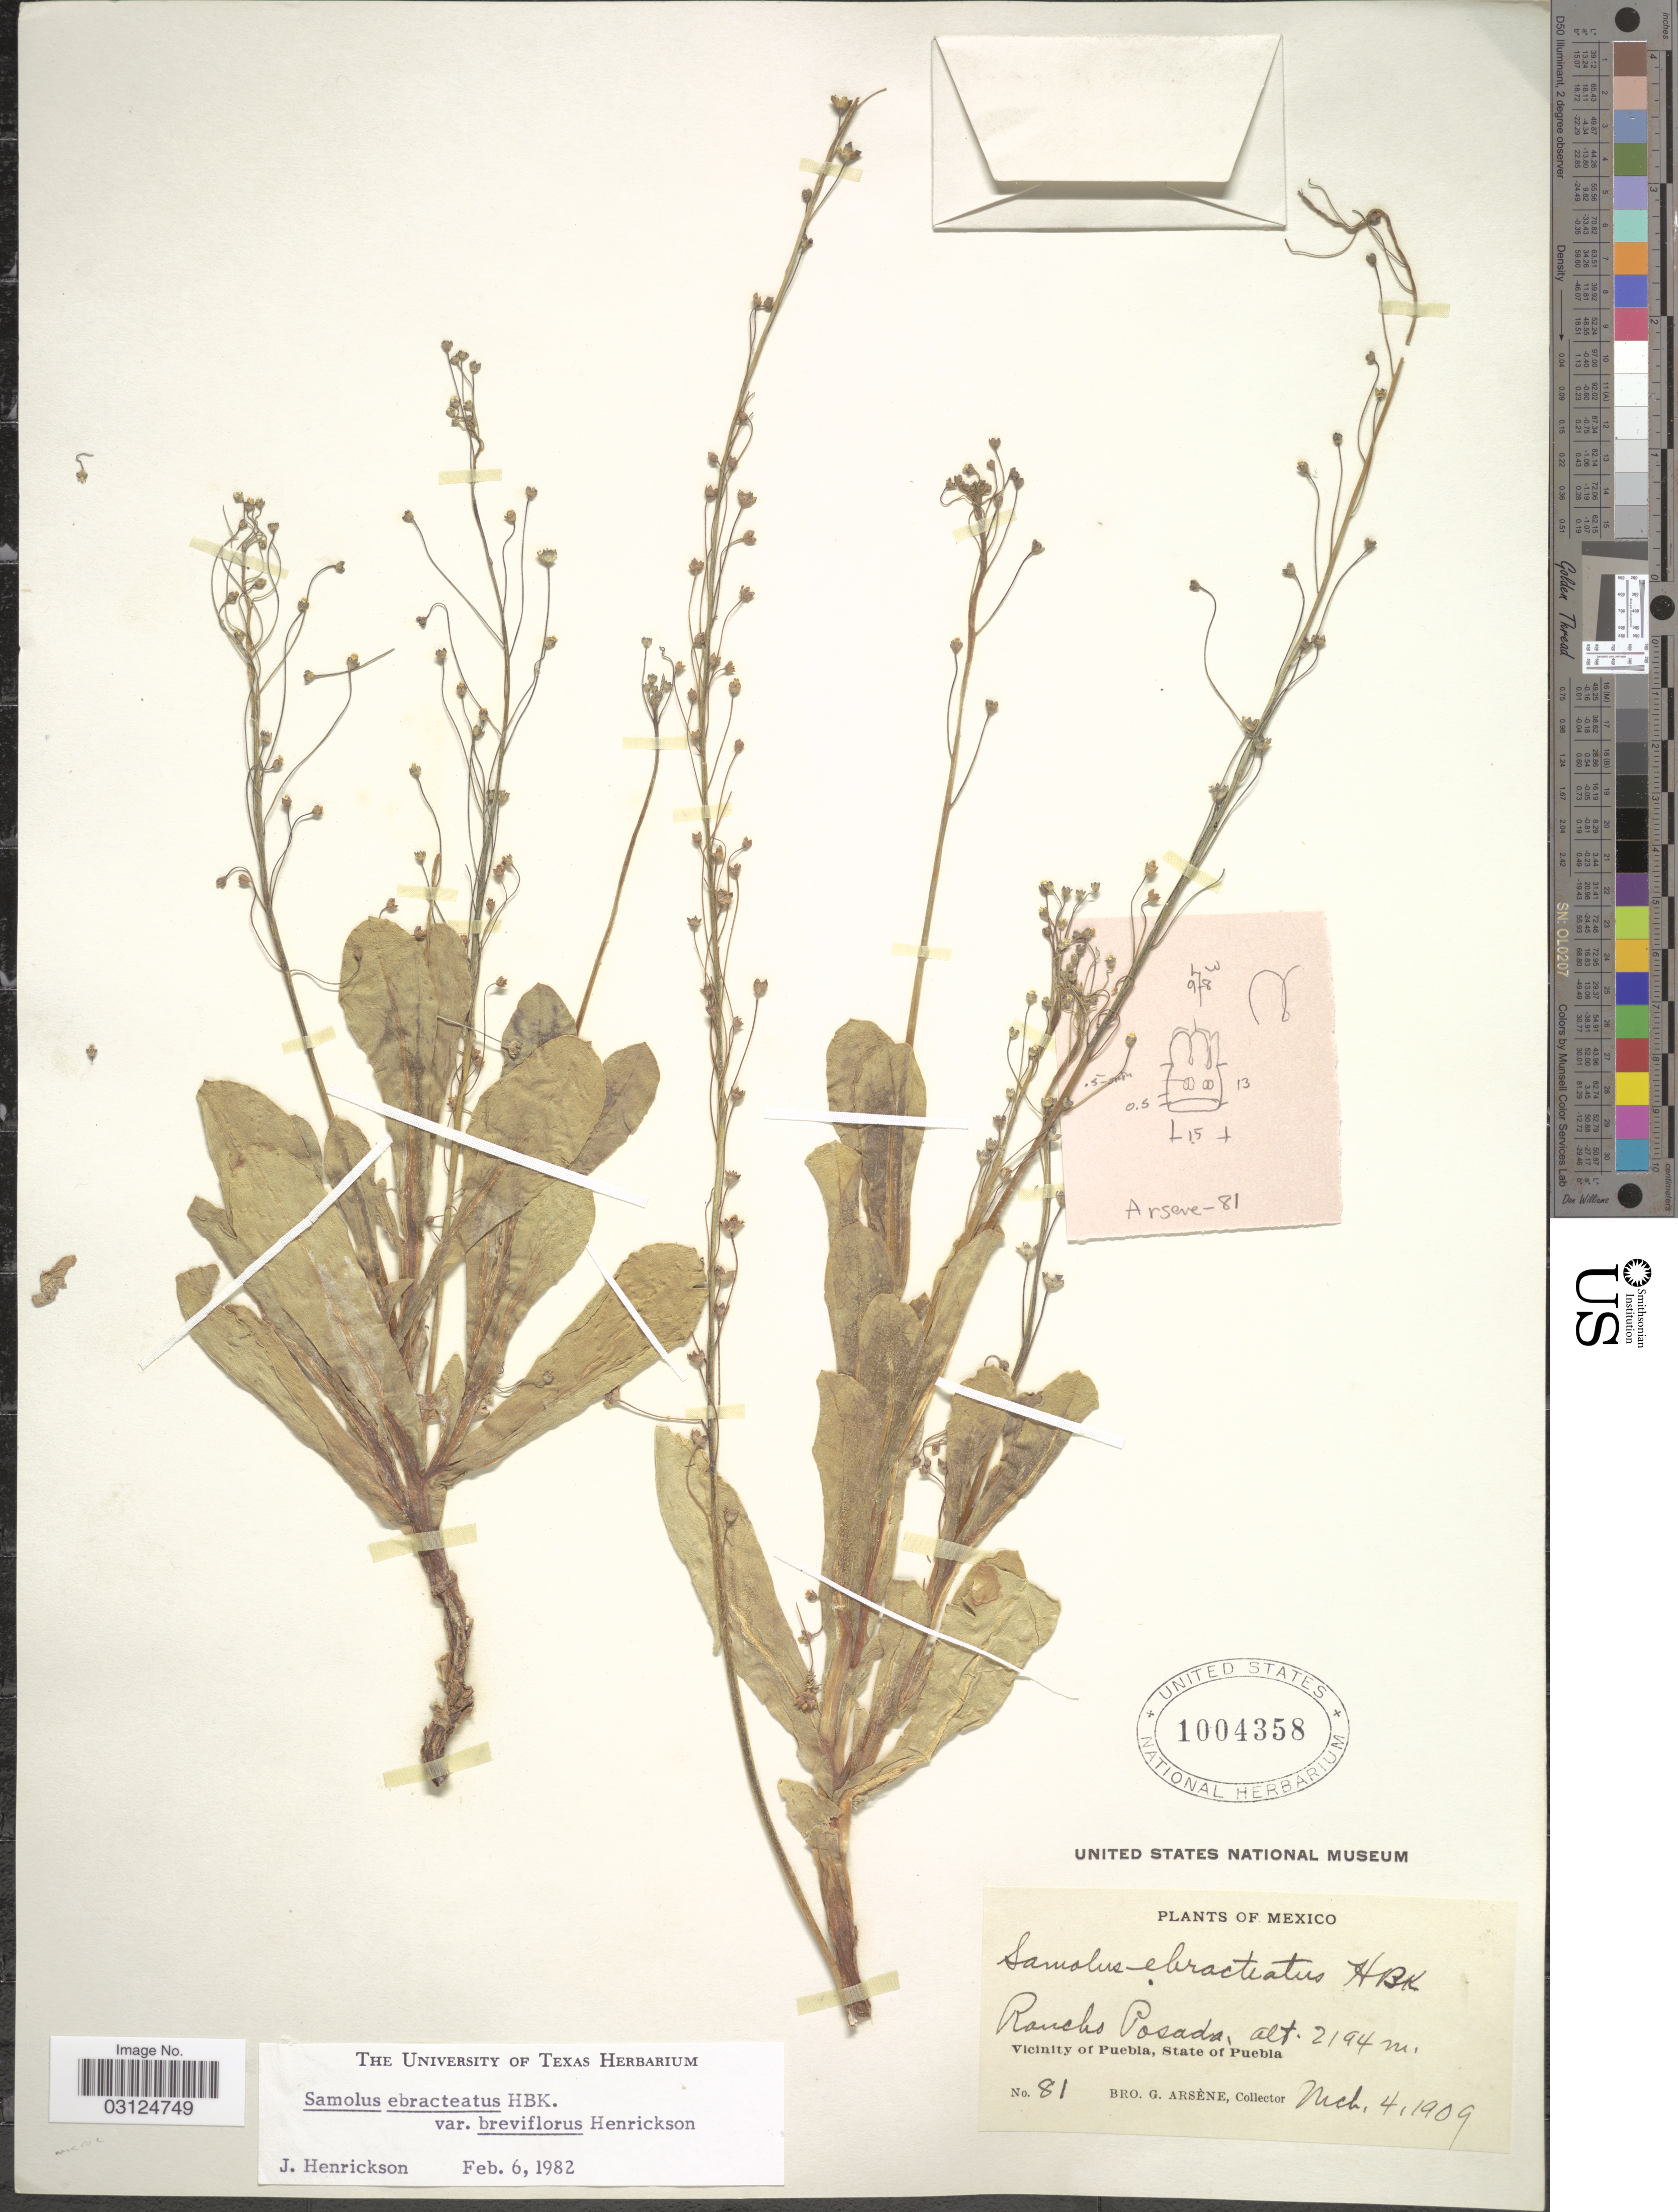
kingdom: Plantae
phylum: Tracheophyta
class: Magnoliopsida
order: Ericales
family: Primulaceae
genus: Samolus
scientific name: Samolus ebracteatus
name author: Kunth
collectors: Bro. G. Arsène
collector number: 81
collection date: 1909-03-04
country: Mexico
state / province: Puebla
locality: Rancho Posada. Vicinity of Puebla.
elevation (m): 2194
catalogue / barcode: US 1004358